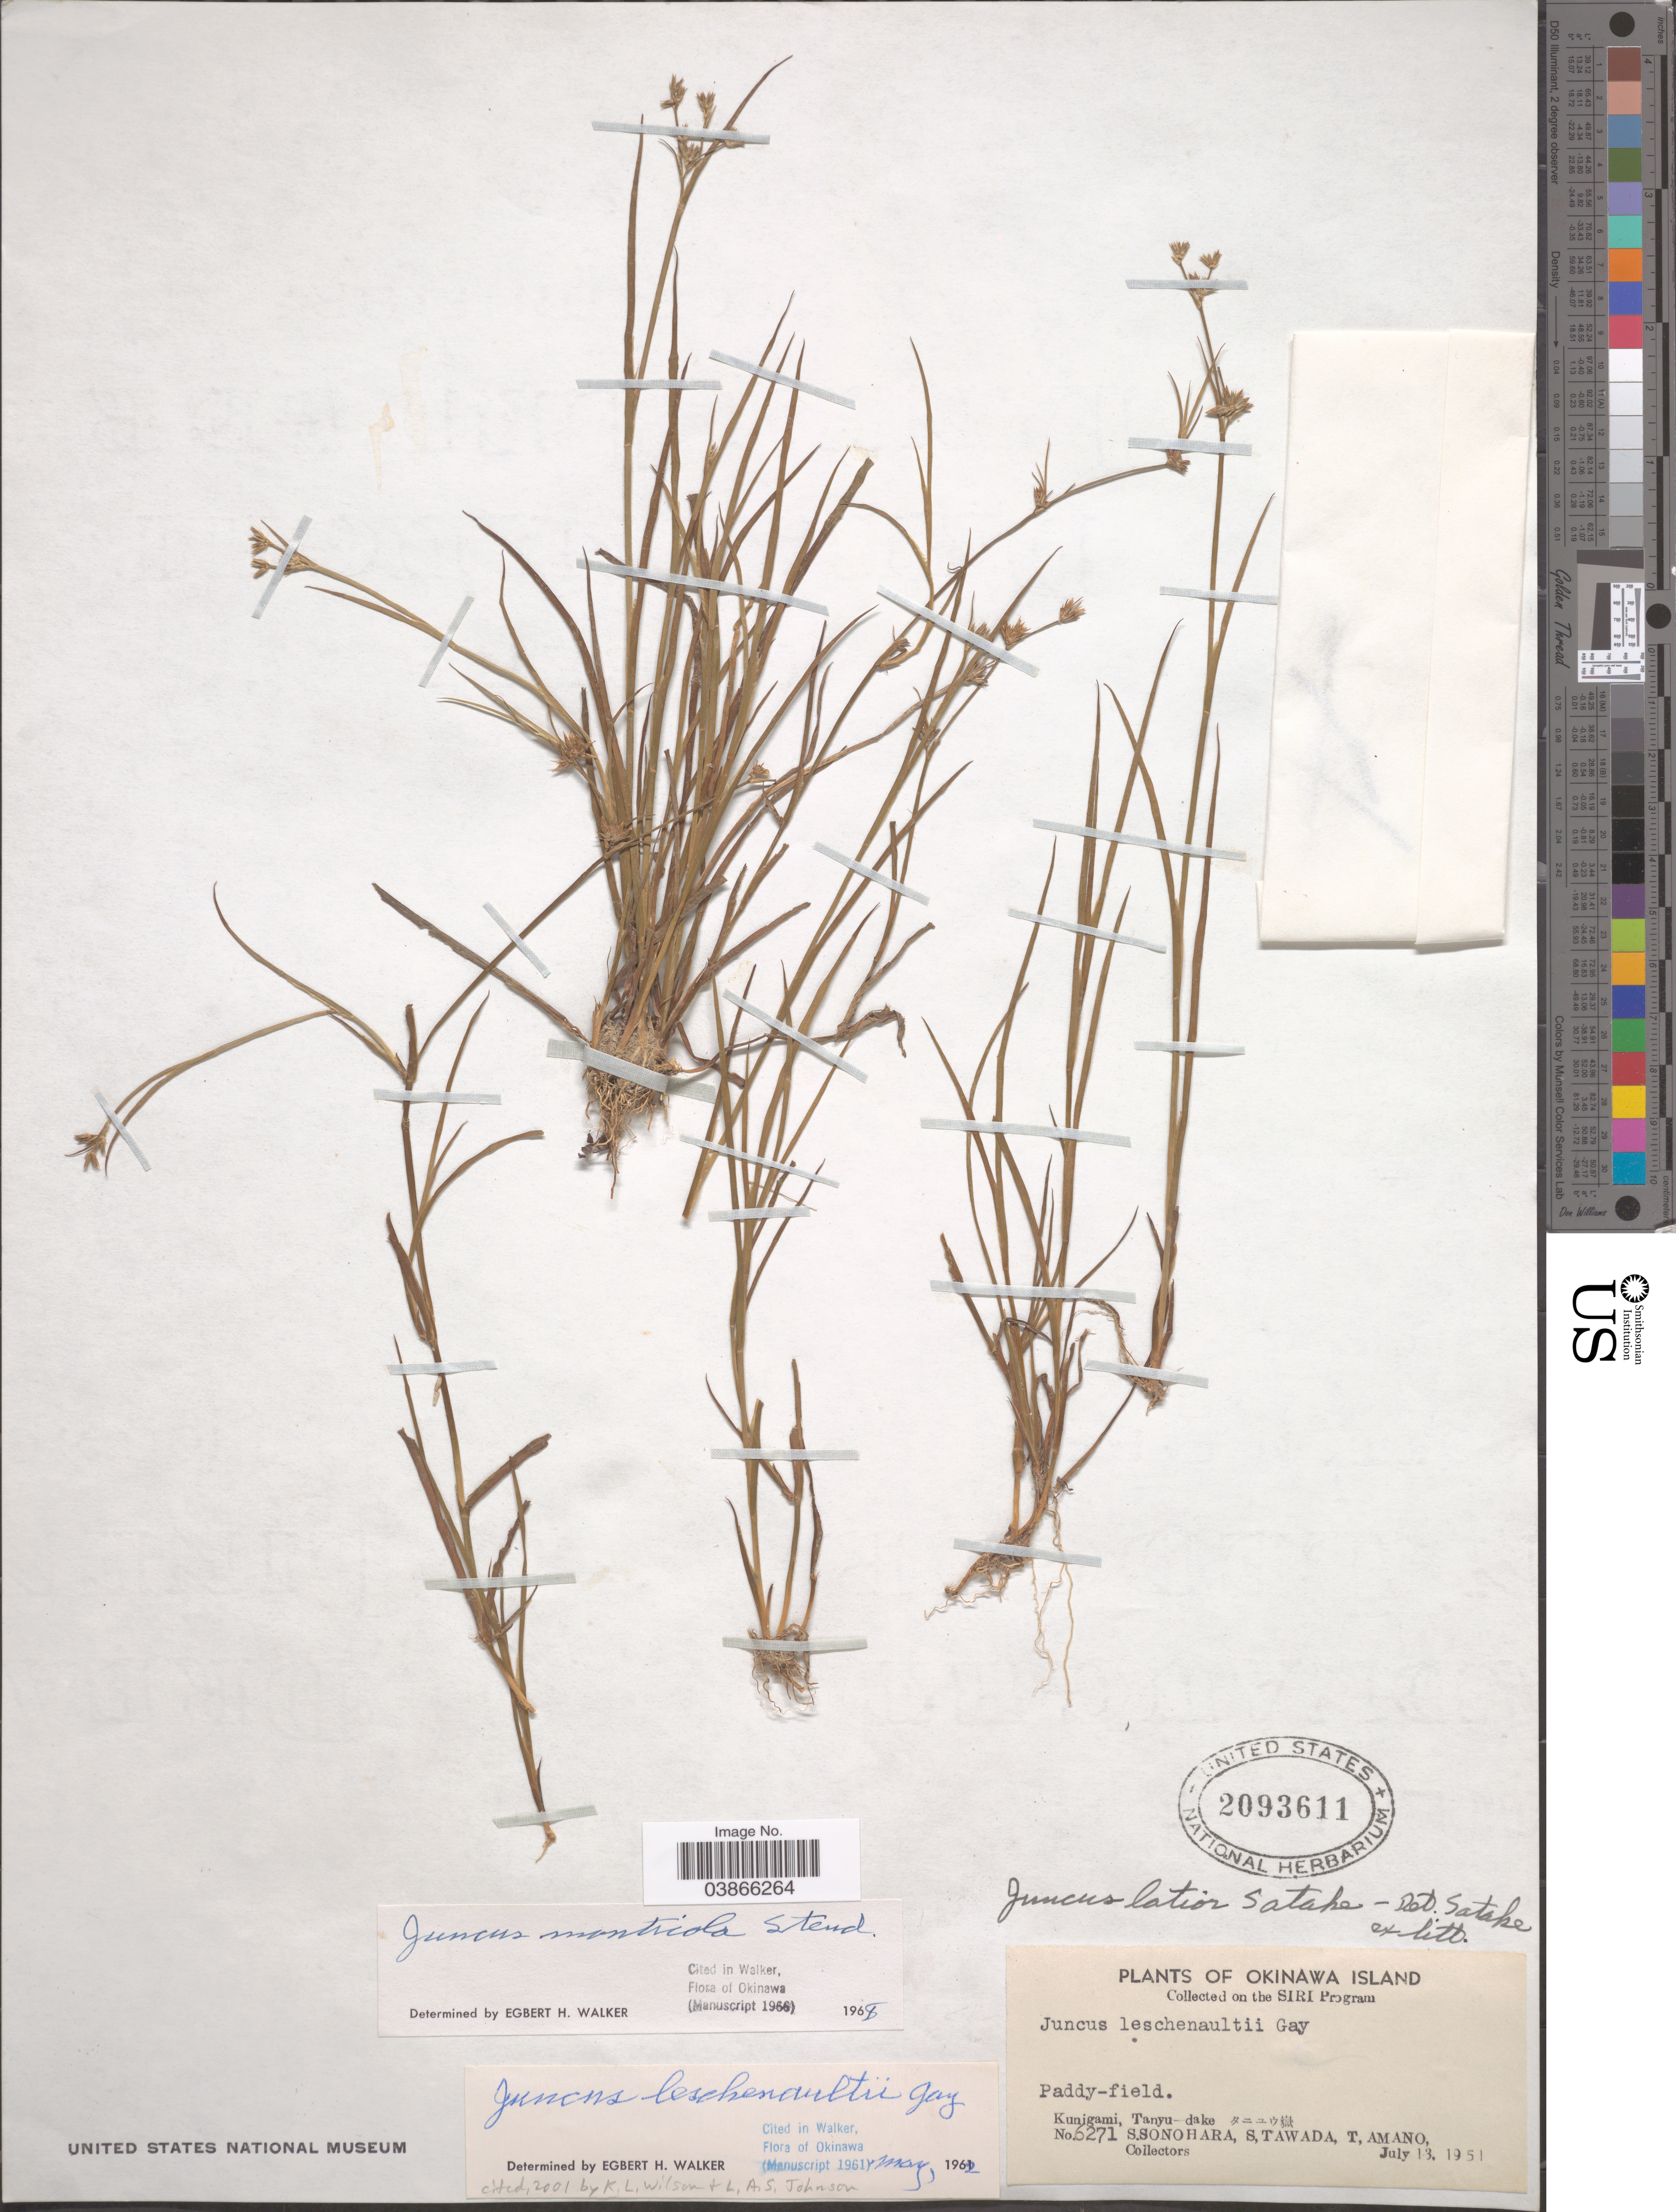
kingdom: Plantae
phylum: Tracheophyta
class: Liliopsida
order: Poales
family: Juncaceae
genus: Juncus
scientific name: Juncus leschenaultii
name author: J. Gay ex Laharpe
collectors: S. Sonohara, S. Tawada & T. Amano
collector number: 6271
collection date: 1951-07-13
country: Japan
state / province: Okinawa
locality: Okinawa Island. Kunigami, Tanyu-dake X.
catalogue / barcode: US 2093611